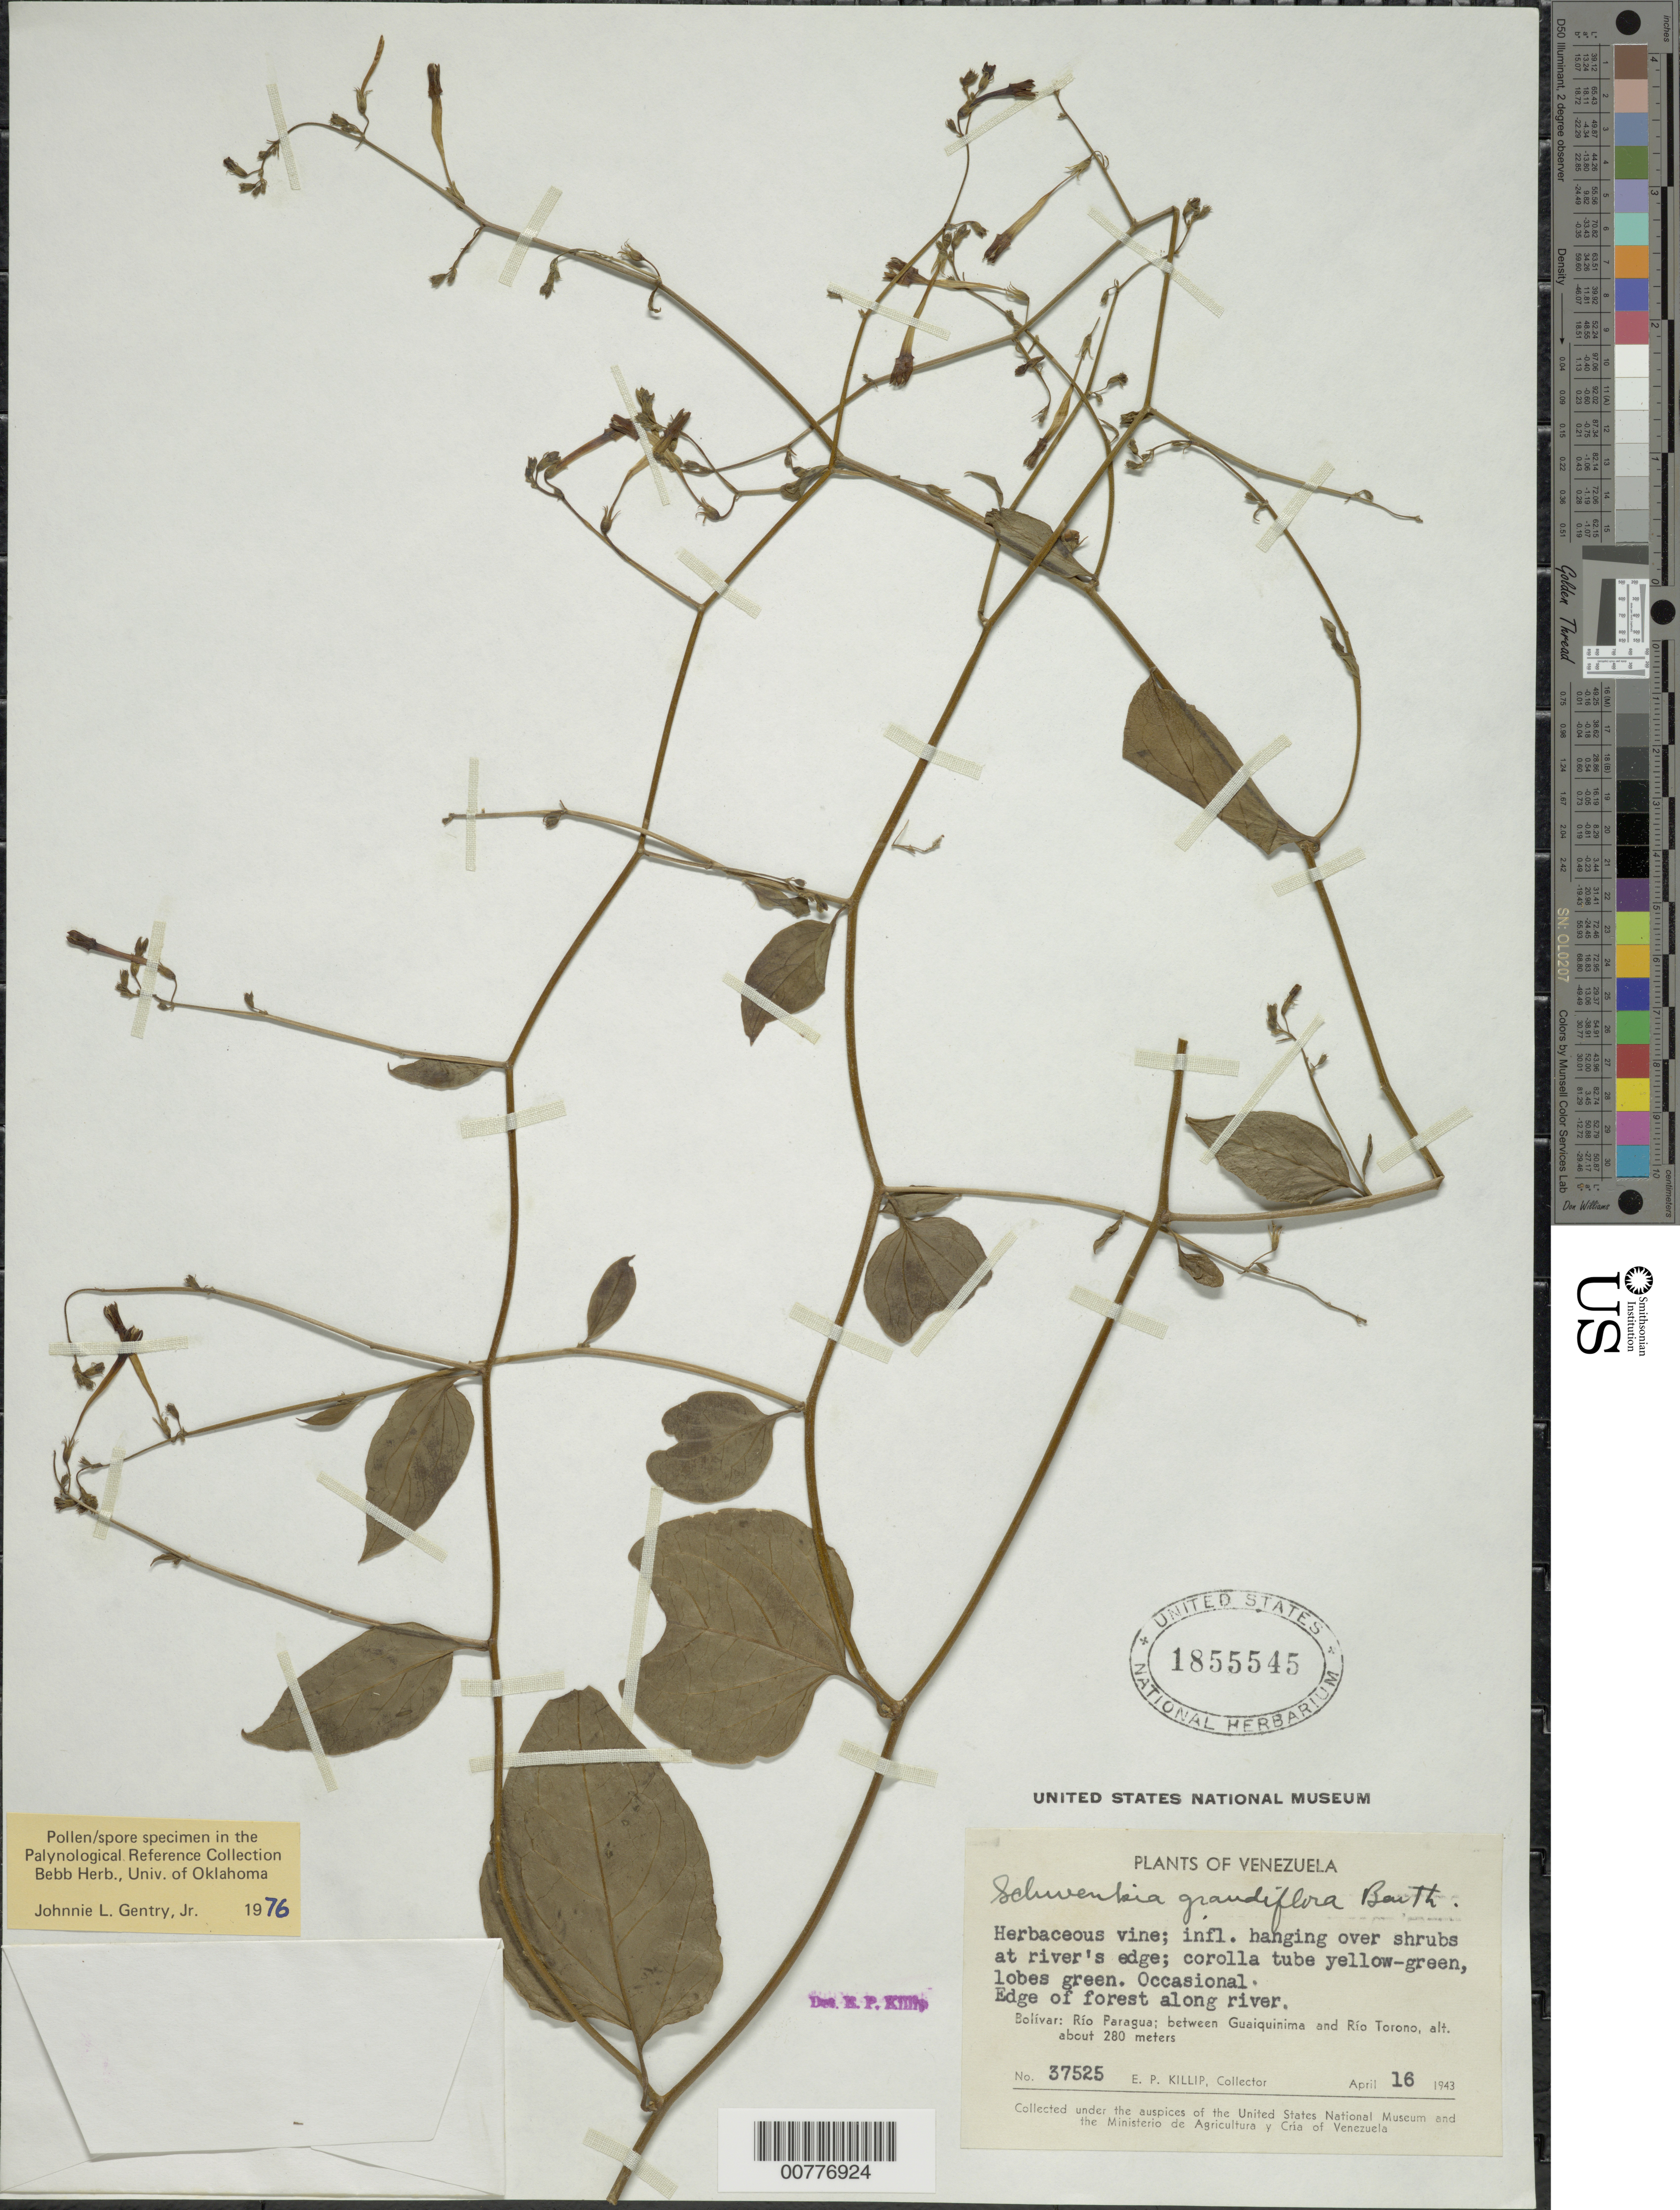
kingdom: Plantae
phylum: Tracheophyta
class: Magnoliopsida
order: Solanales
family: Solanaceae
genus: Schwenckia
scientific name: Schwenckia grandiflora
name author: Benth.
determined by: Killip, Ellsworth P.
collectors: E. P. Killip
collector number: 37525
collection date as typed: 16-Apr-43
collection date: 1943-04-16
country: Venezuela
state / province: Bolívar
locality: Río Paragua, between Guaiquinima and Río Torono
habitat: Edge of forest, along river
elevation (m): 280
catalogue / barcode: US 1855545